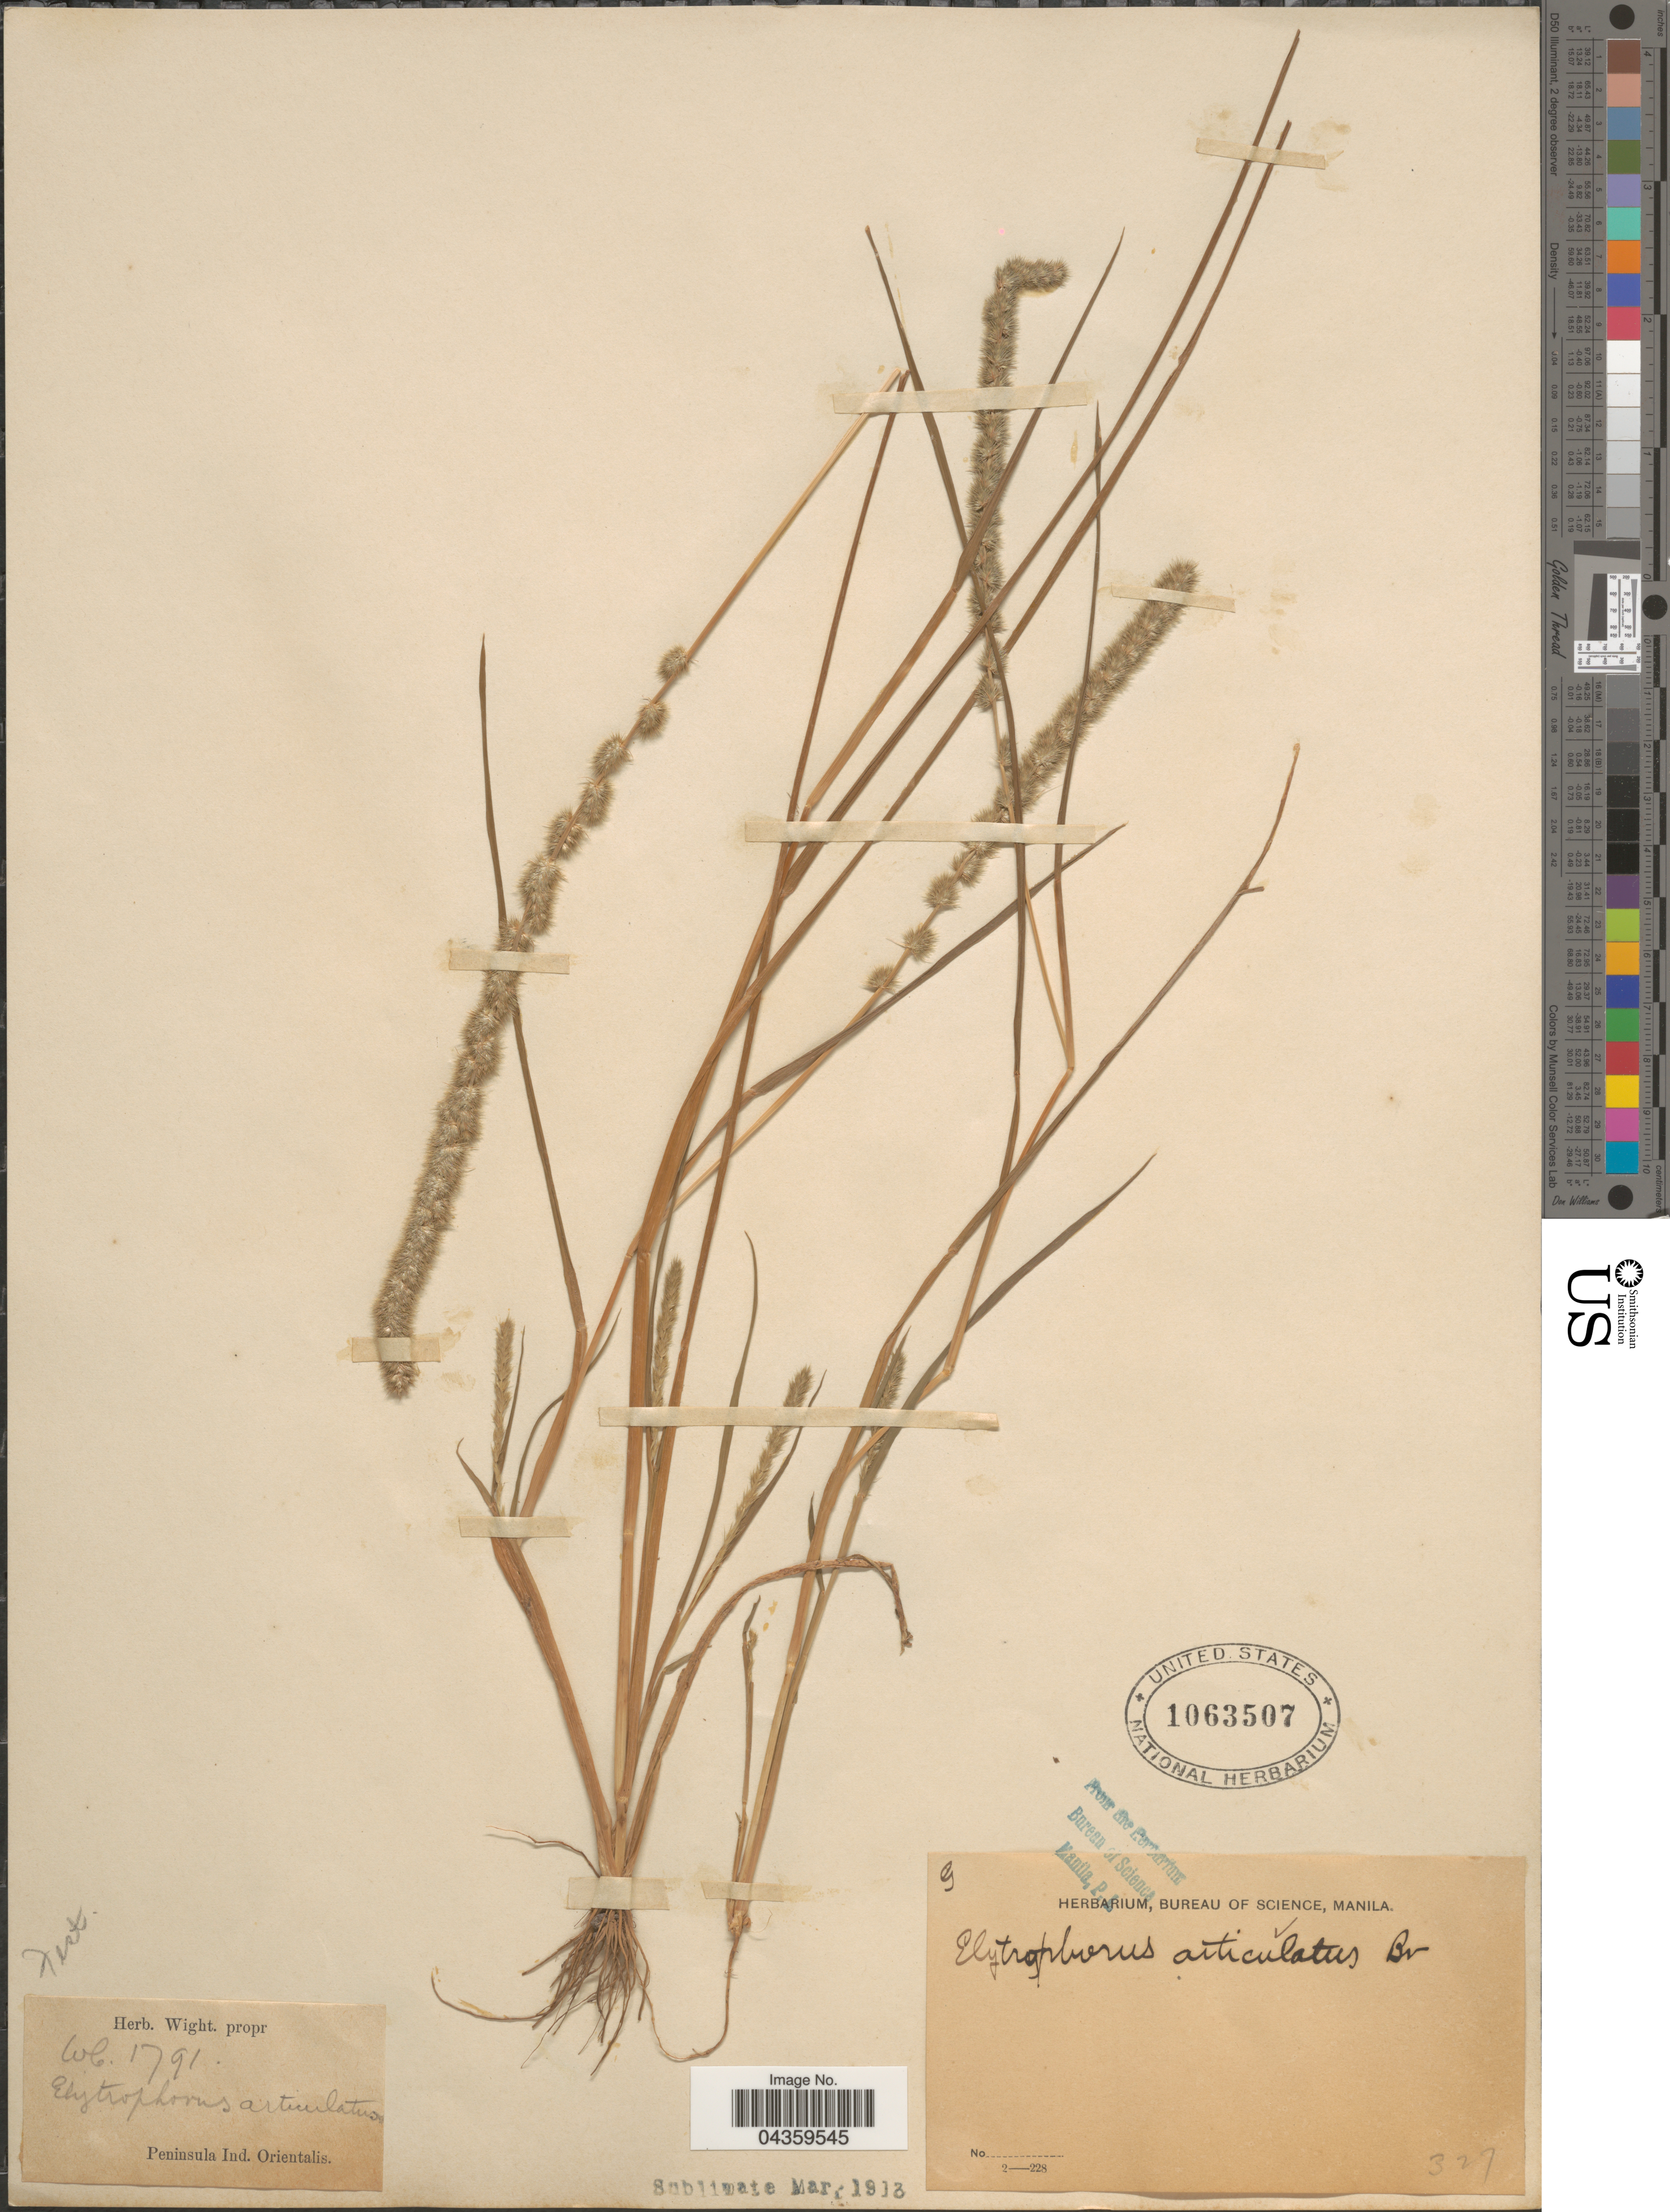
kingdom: Plantae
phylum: Tracheophyta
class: Liliopsida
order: Poales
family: Poaceae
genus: Elytrophorus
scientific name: Elytrophorus spicatus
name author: (Willd.) A. Camus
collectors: C. Wight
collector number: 1791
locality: Peninsula Ind. Orientalis.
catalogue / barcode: US 1063507